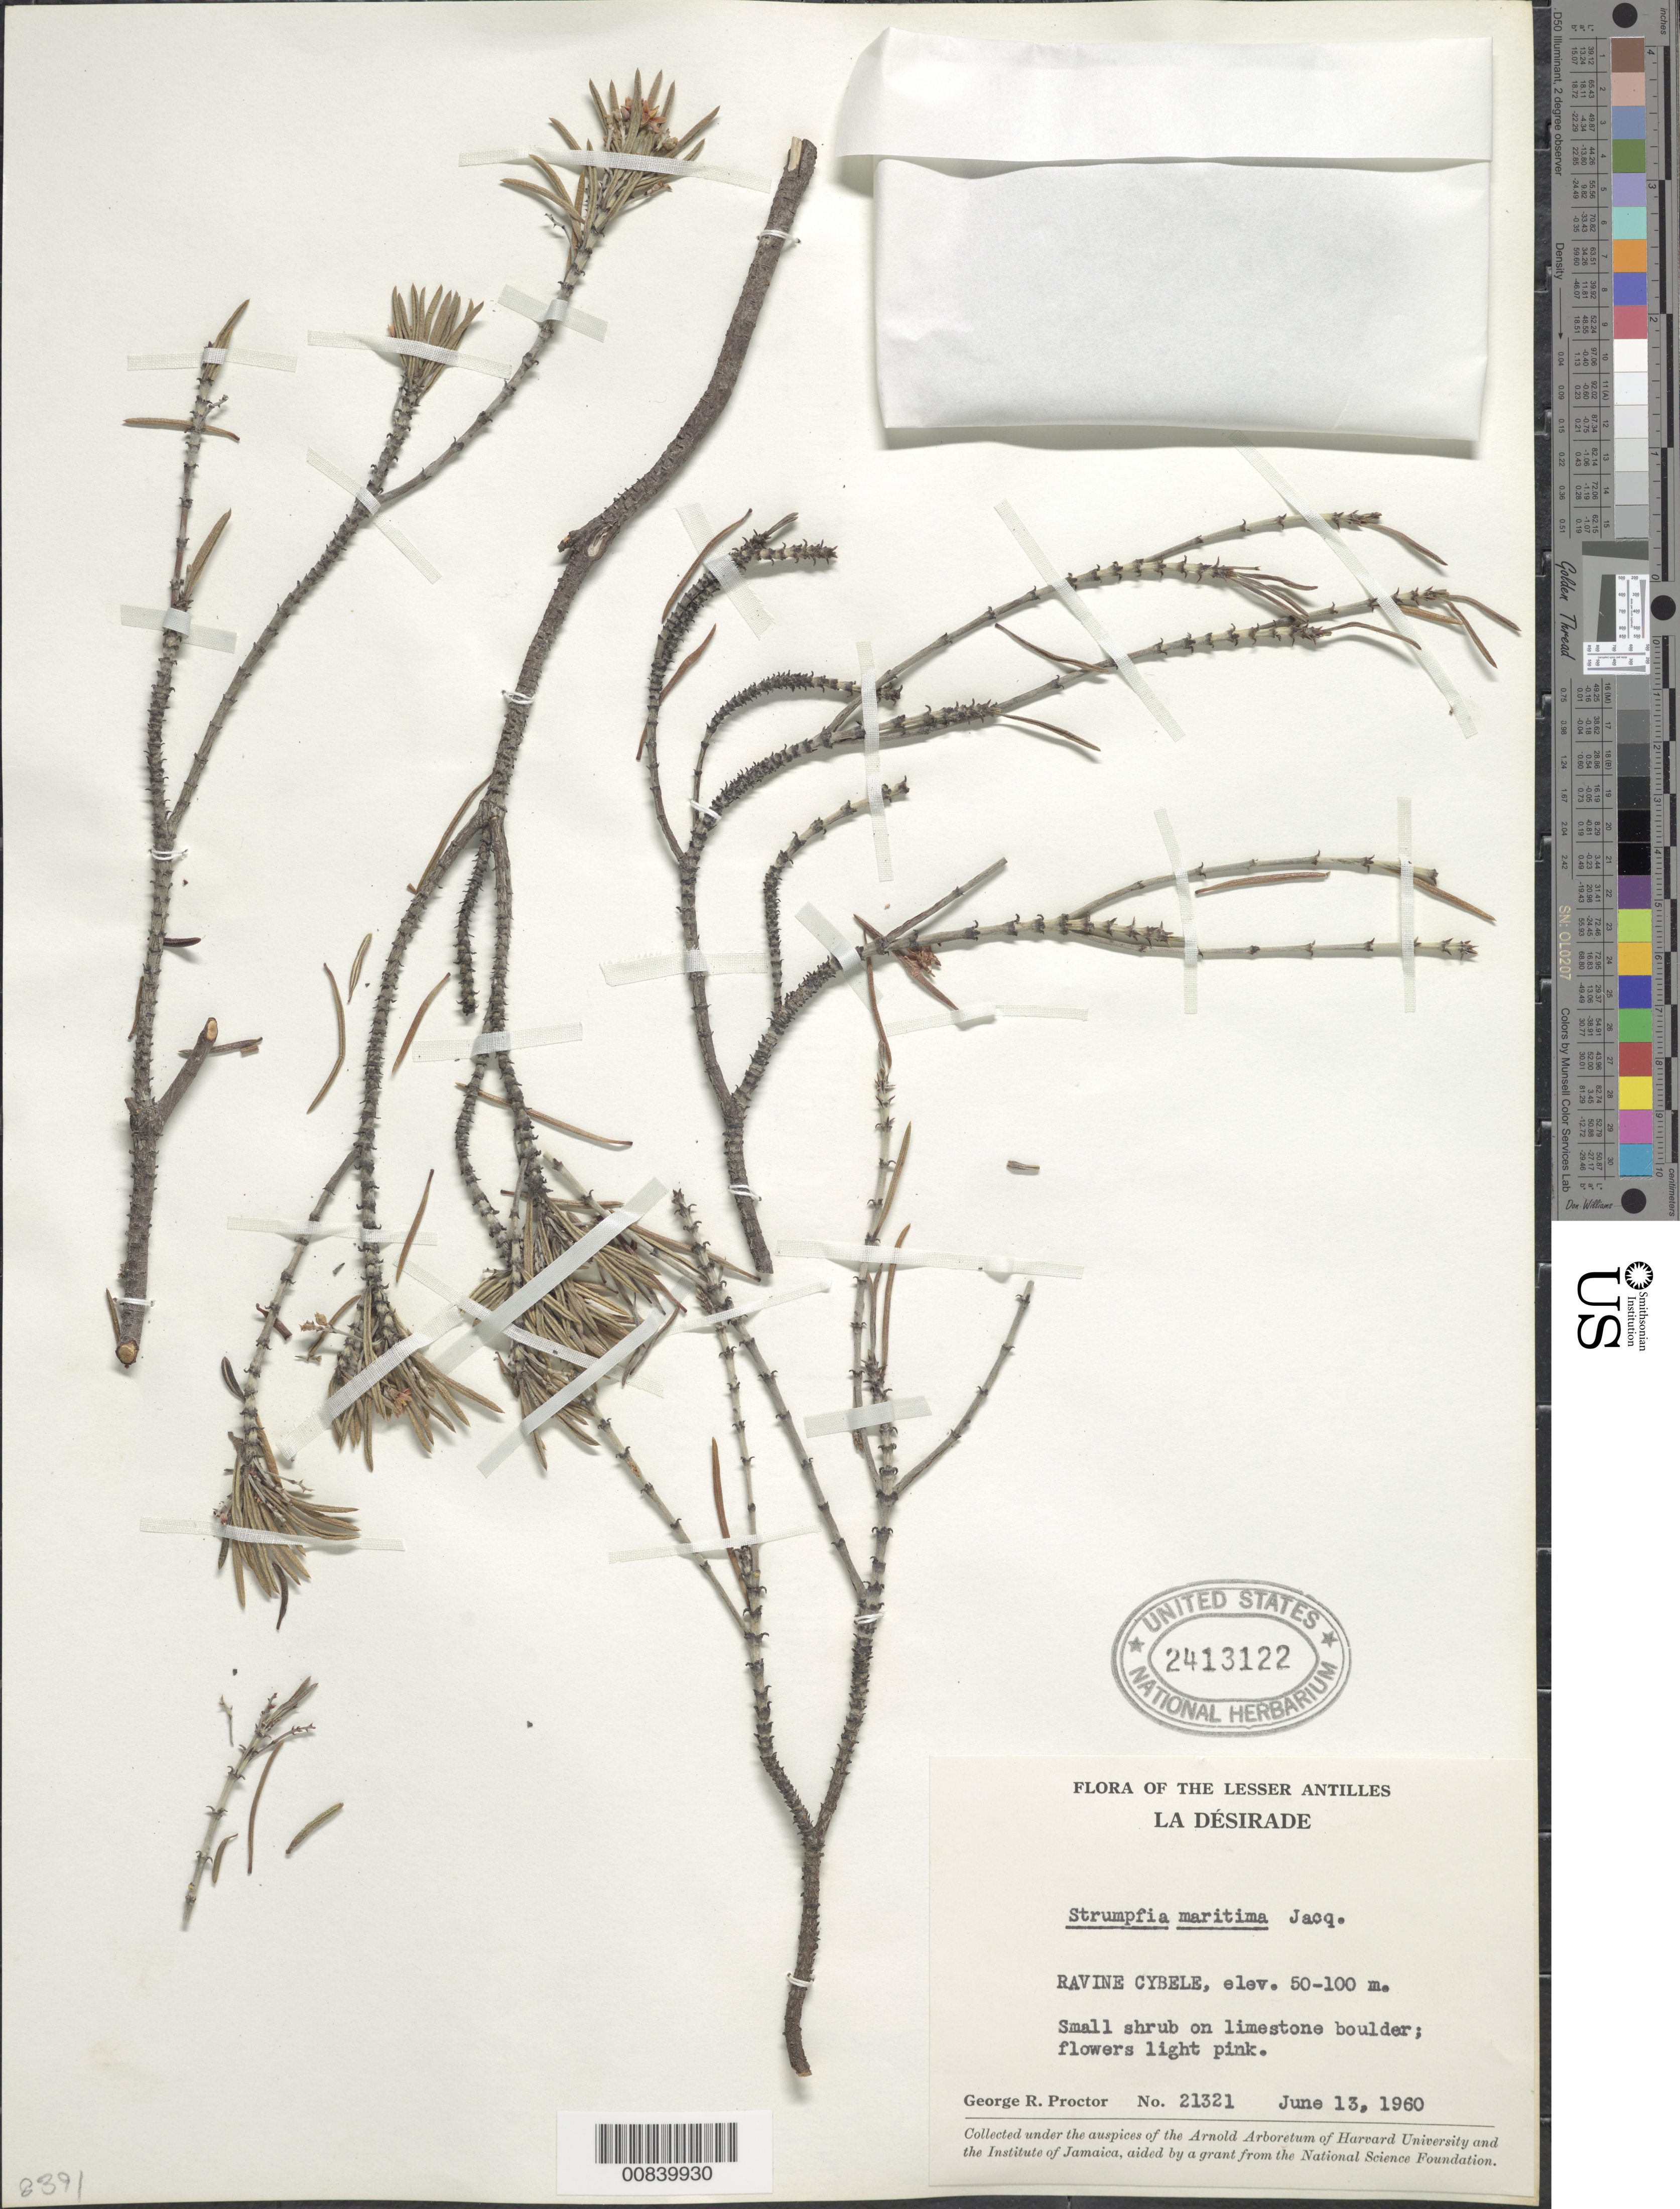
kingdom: Plantae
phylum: Tracheophyta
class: Magnoliopsida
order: Gentianales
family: Rubiaceae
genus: Strumpfia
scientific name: Strumpfia maritima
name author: Jacq.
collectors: G. R. Proctor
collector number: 21321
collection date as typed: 13 Jun 1960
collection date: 1960-06-13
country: Guadeloupe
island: La Désirade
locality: La Désirade. Ravine Cybele.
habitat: On limestone boulder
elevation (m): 50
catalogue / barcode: US 2413122